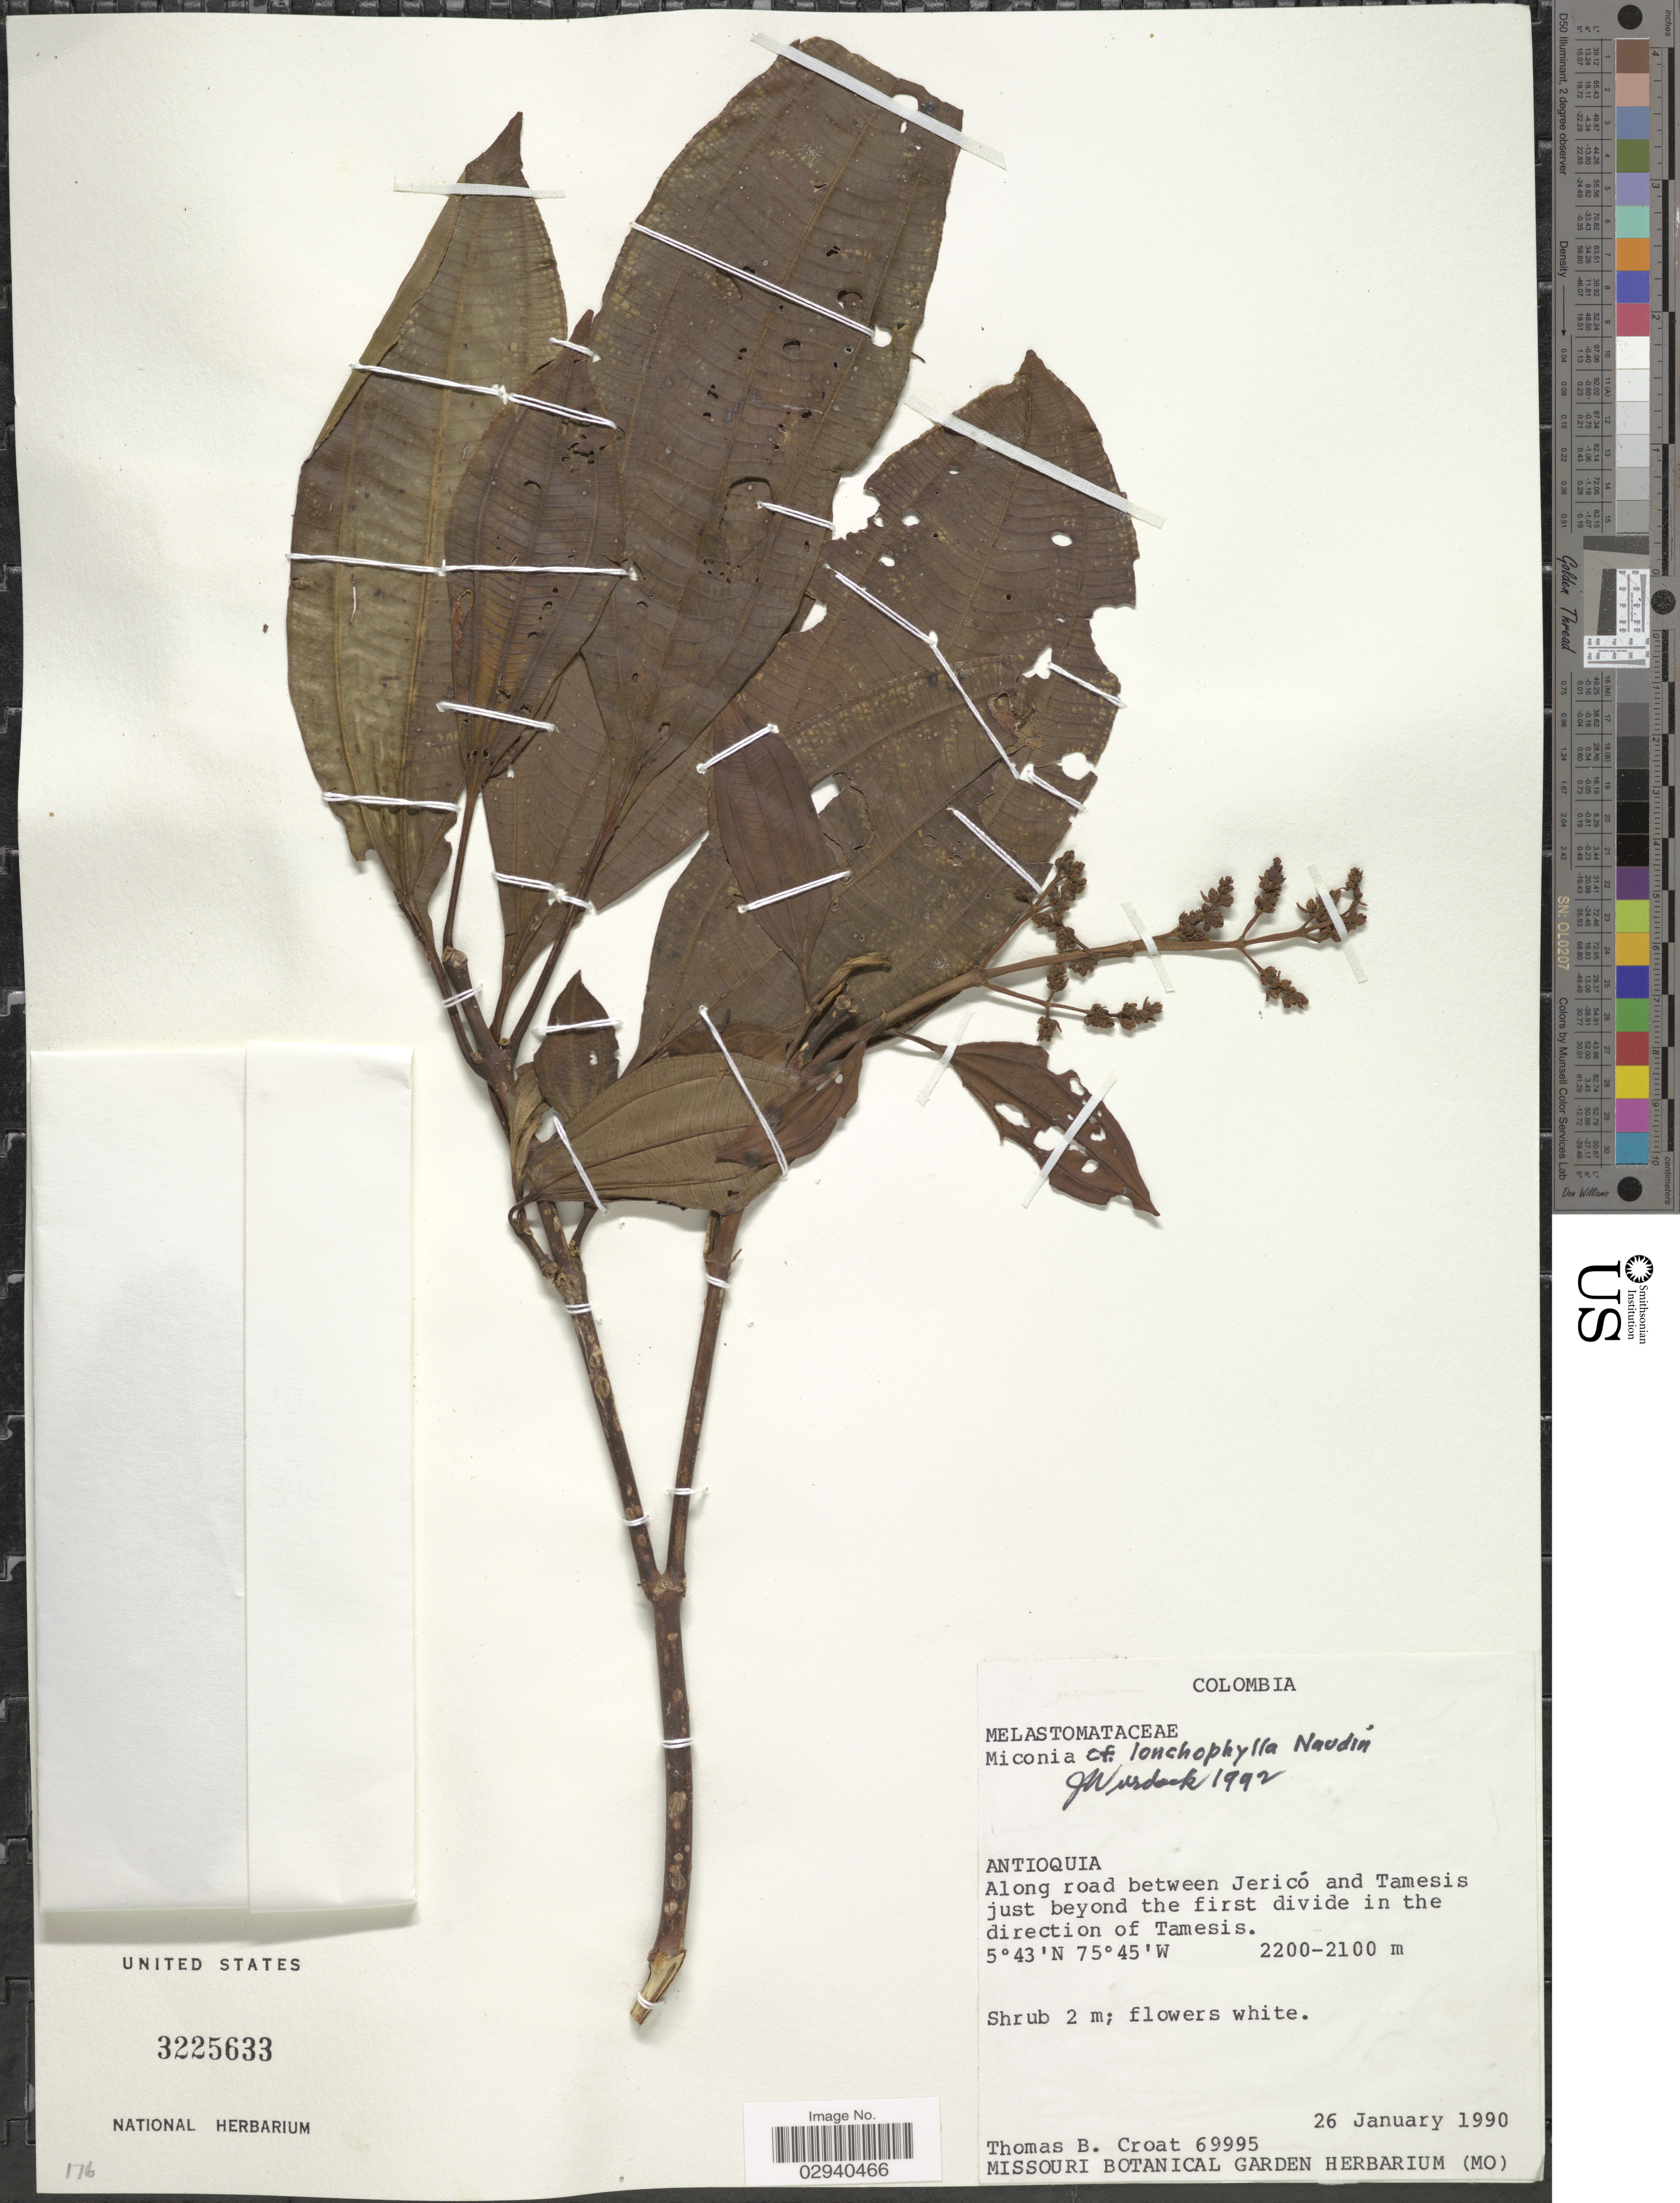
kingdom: Plantae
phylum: Tracheophyta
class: Magnoliopsida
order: Myrtales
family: Melastomataceae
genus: Miconia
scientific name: Miconia lonchophylla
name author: Naudin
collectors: T. B. Croat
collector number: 69995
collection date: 1990-01-26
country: Colombia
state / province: Antioquia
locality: Along road between Jericó and Tamesis just beyond the first divide in the direction of Tamesis.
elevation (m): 2100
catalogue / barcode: US 3225633